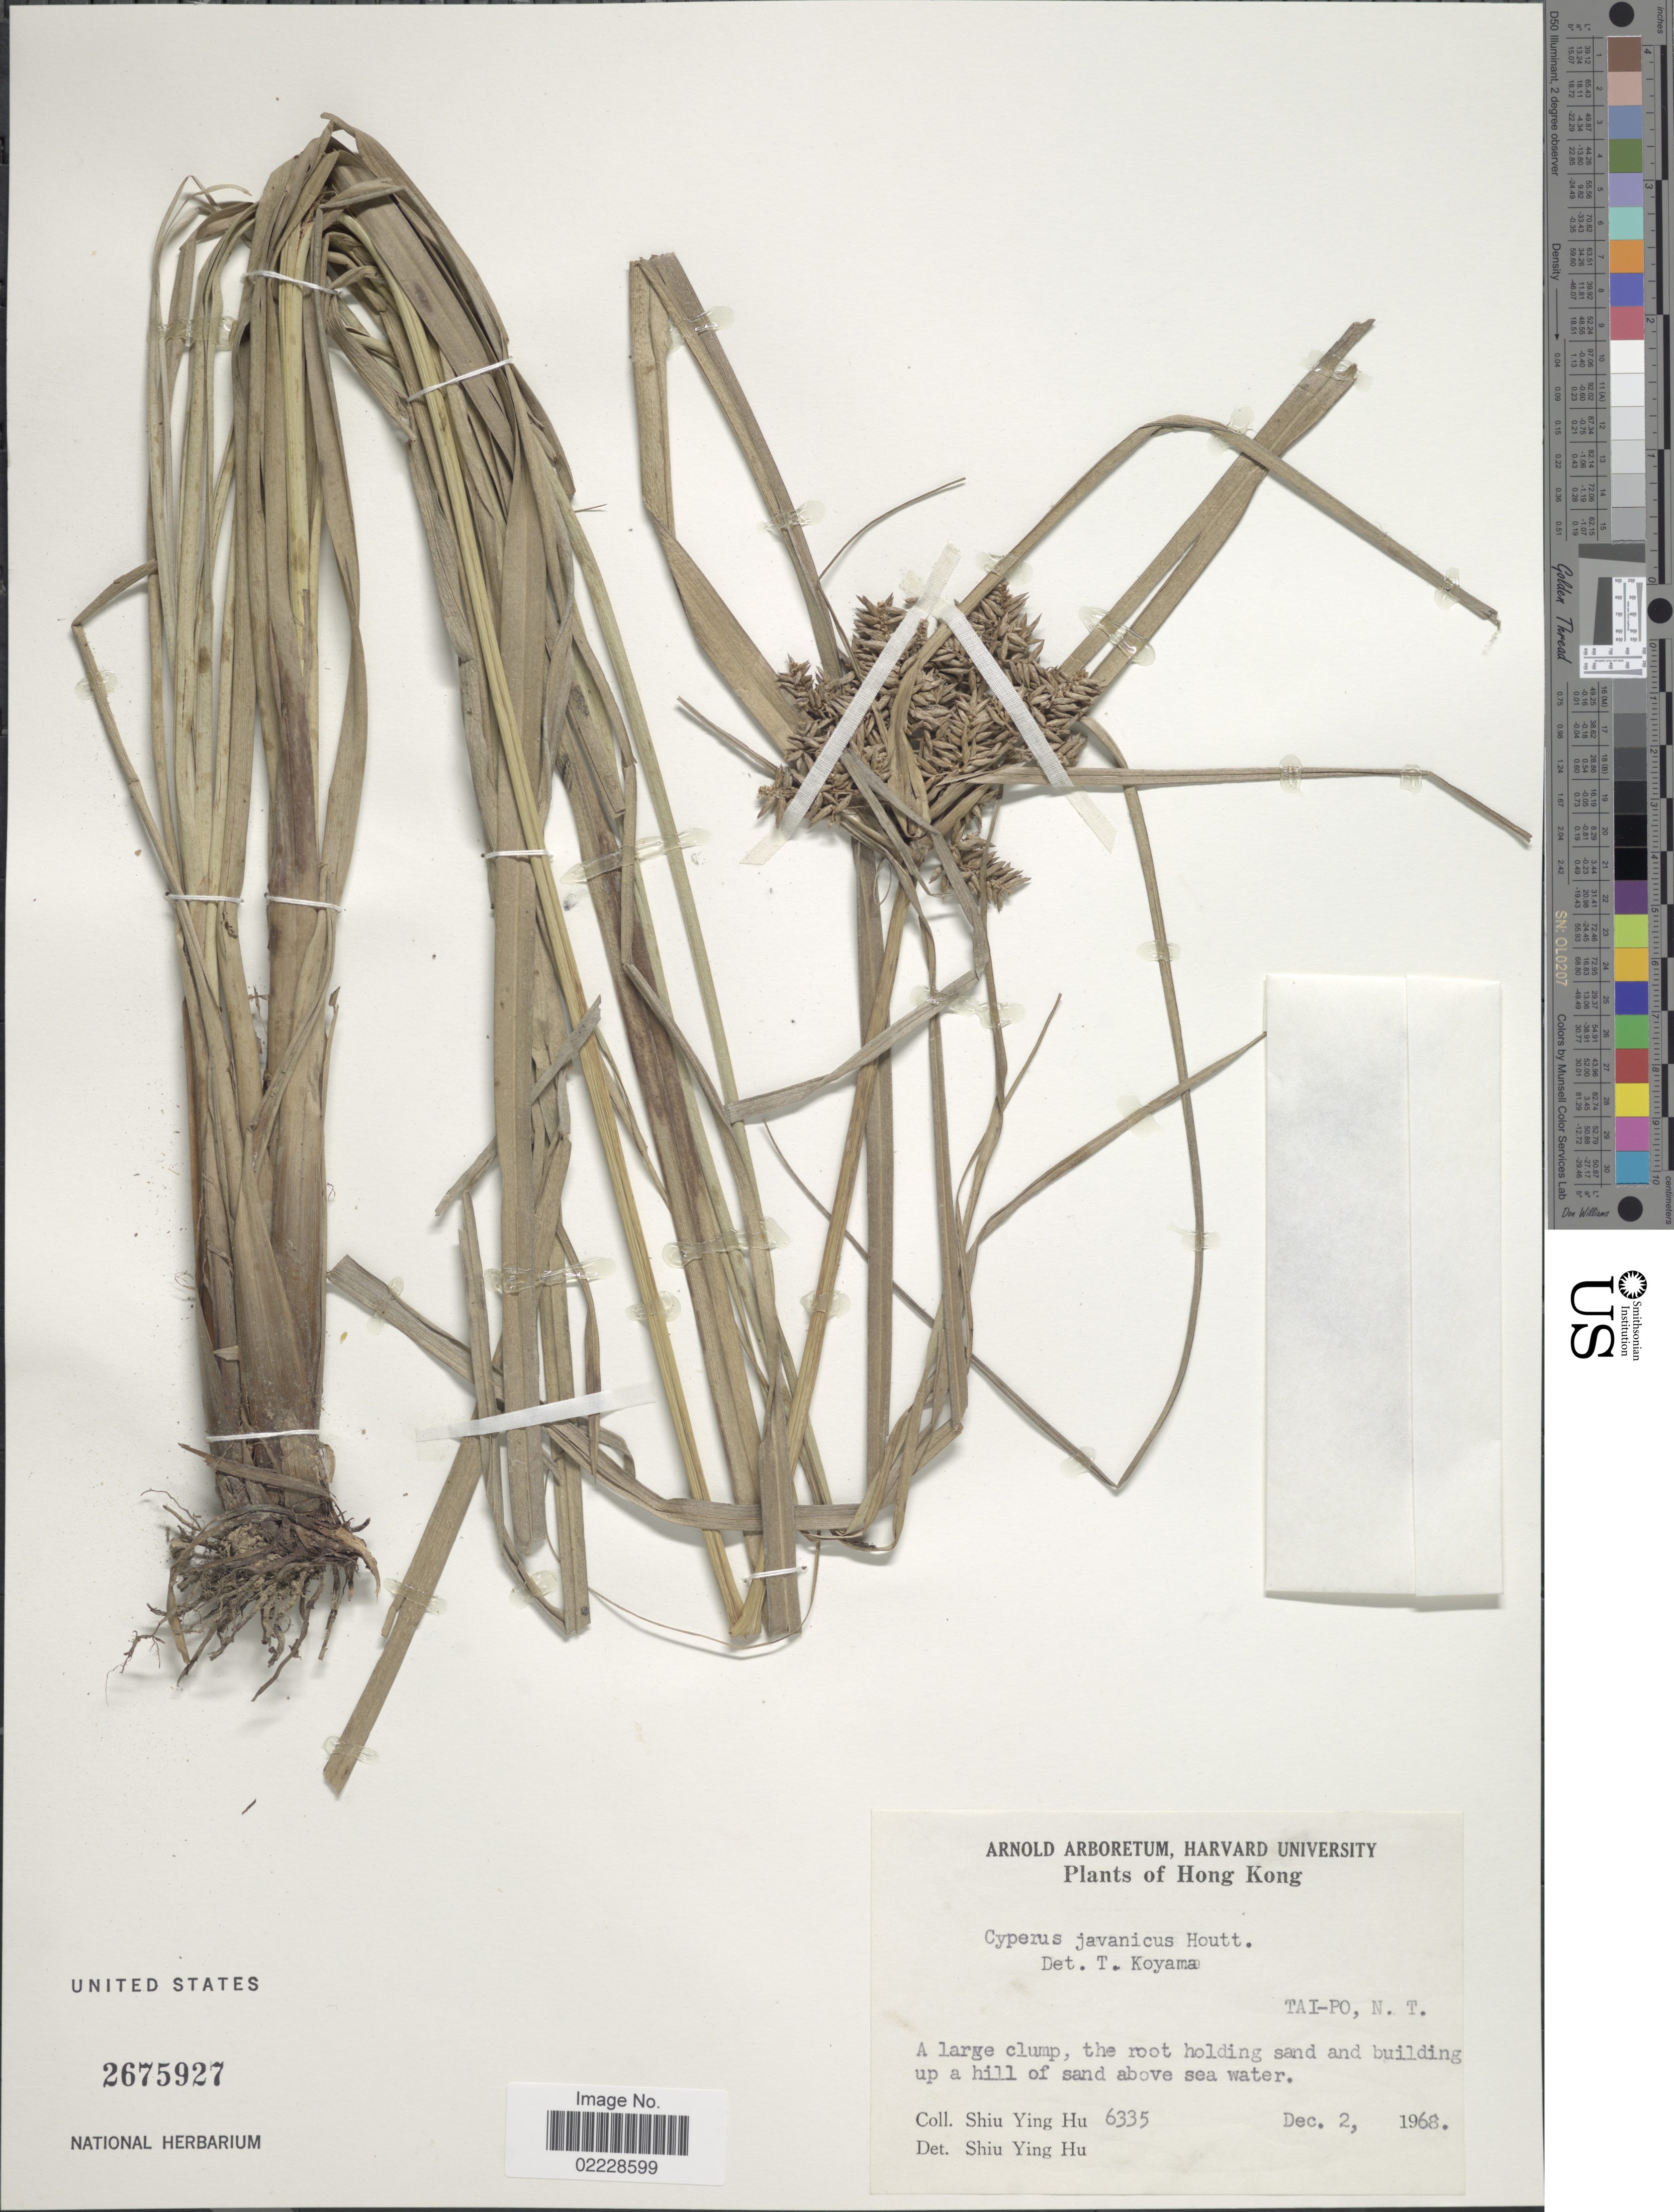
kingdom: Plantae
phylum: Tracheophyta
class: Liliopsida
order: Poales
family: Cyperaceae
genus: Cyperus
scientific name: Cyperus javanicus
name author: Houtt.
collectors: S. Y. Hu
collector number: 6335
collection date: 1968-12-02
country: China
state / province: Hong Kong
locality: Hong Kong, Tai-Po, N.T. The root holding sand and building up a hill of sand above sea water.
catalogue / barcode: US 2675927